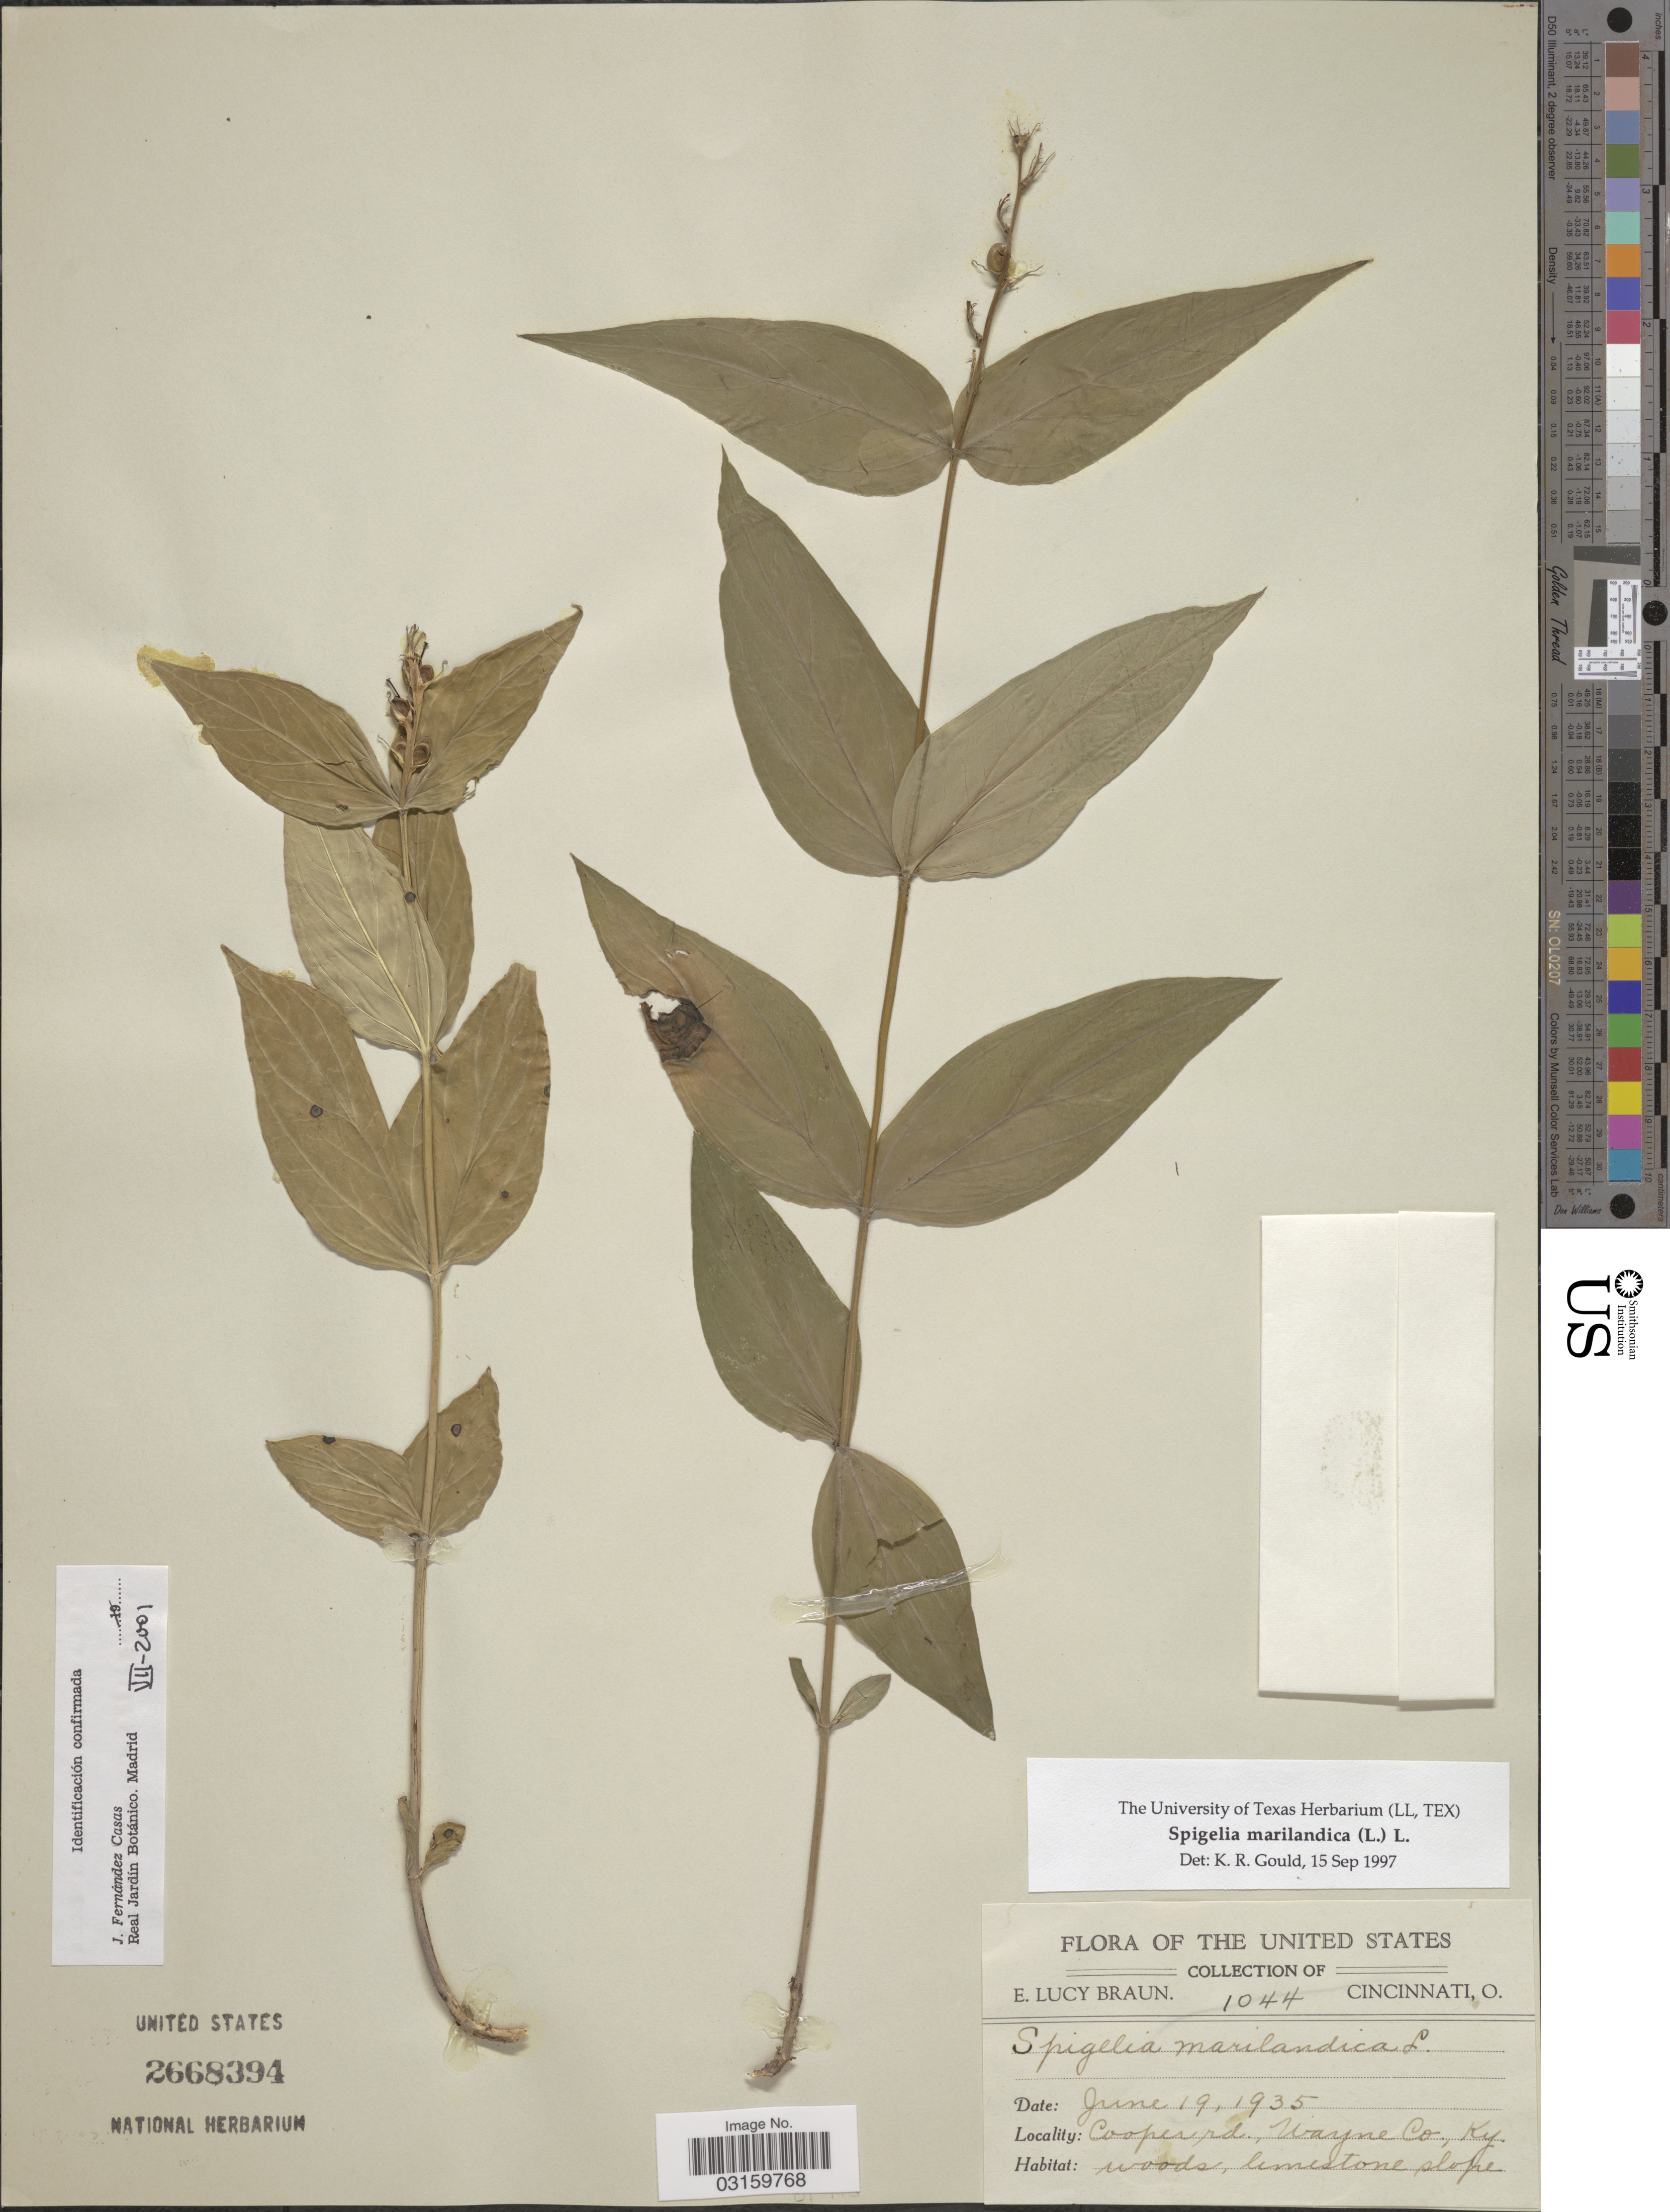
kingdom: Plantae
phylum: Tracheophyta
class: Magnoliopsida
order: Gentianales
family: Loganiaceae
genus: Spigelia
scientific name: Spigelia marilandica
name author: (L.) L.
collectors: E. Braun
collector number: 1044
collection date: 1935-06-19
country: United States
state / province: Kentucky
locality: Cooper rd., Wayne Co.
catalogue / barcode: US 2668394